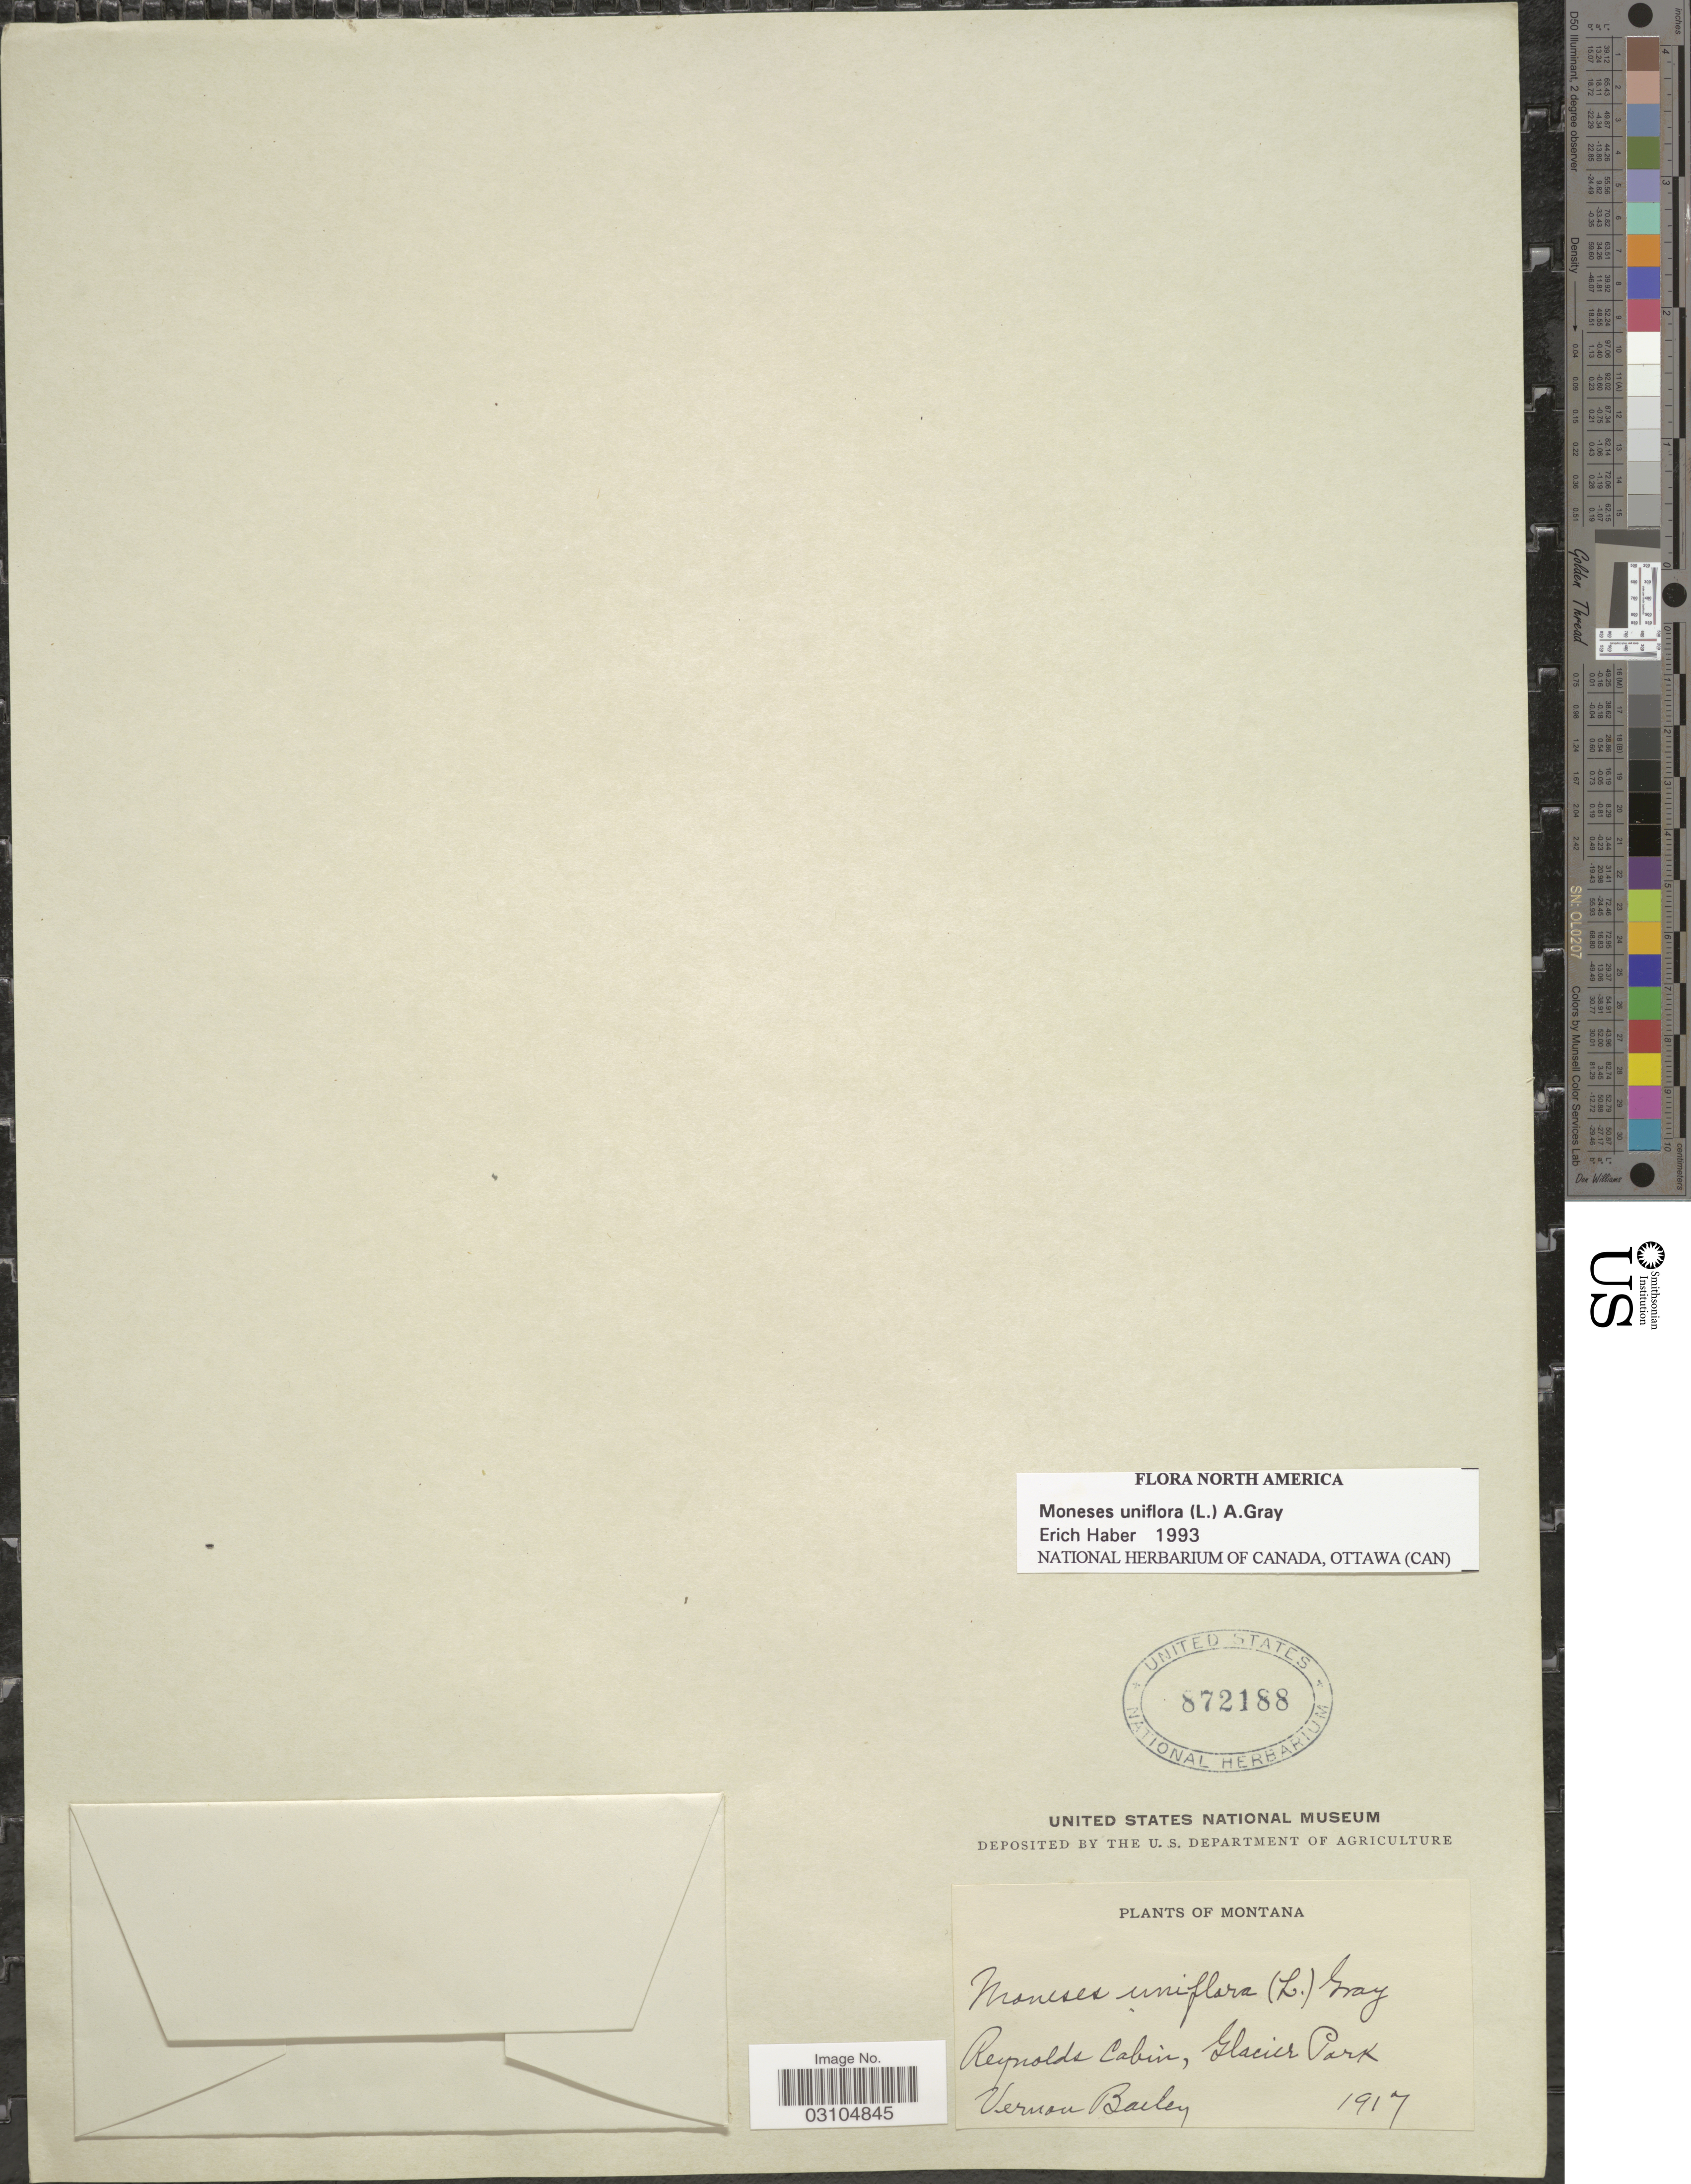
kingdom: Plantae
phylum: Tracheophyta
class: Magnoliopsida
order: Ericales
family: Ericaceae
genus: Moneses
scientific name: Moneses uniflora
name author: (L.) A. Gray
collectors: V. O. Bailey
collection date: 1917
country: United States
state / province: Montana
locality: Reynolds Cabin, Glacier Park.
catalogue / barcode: US 872188